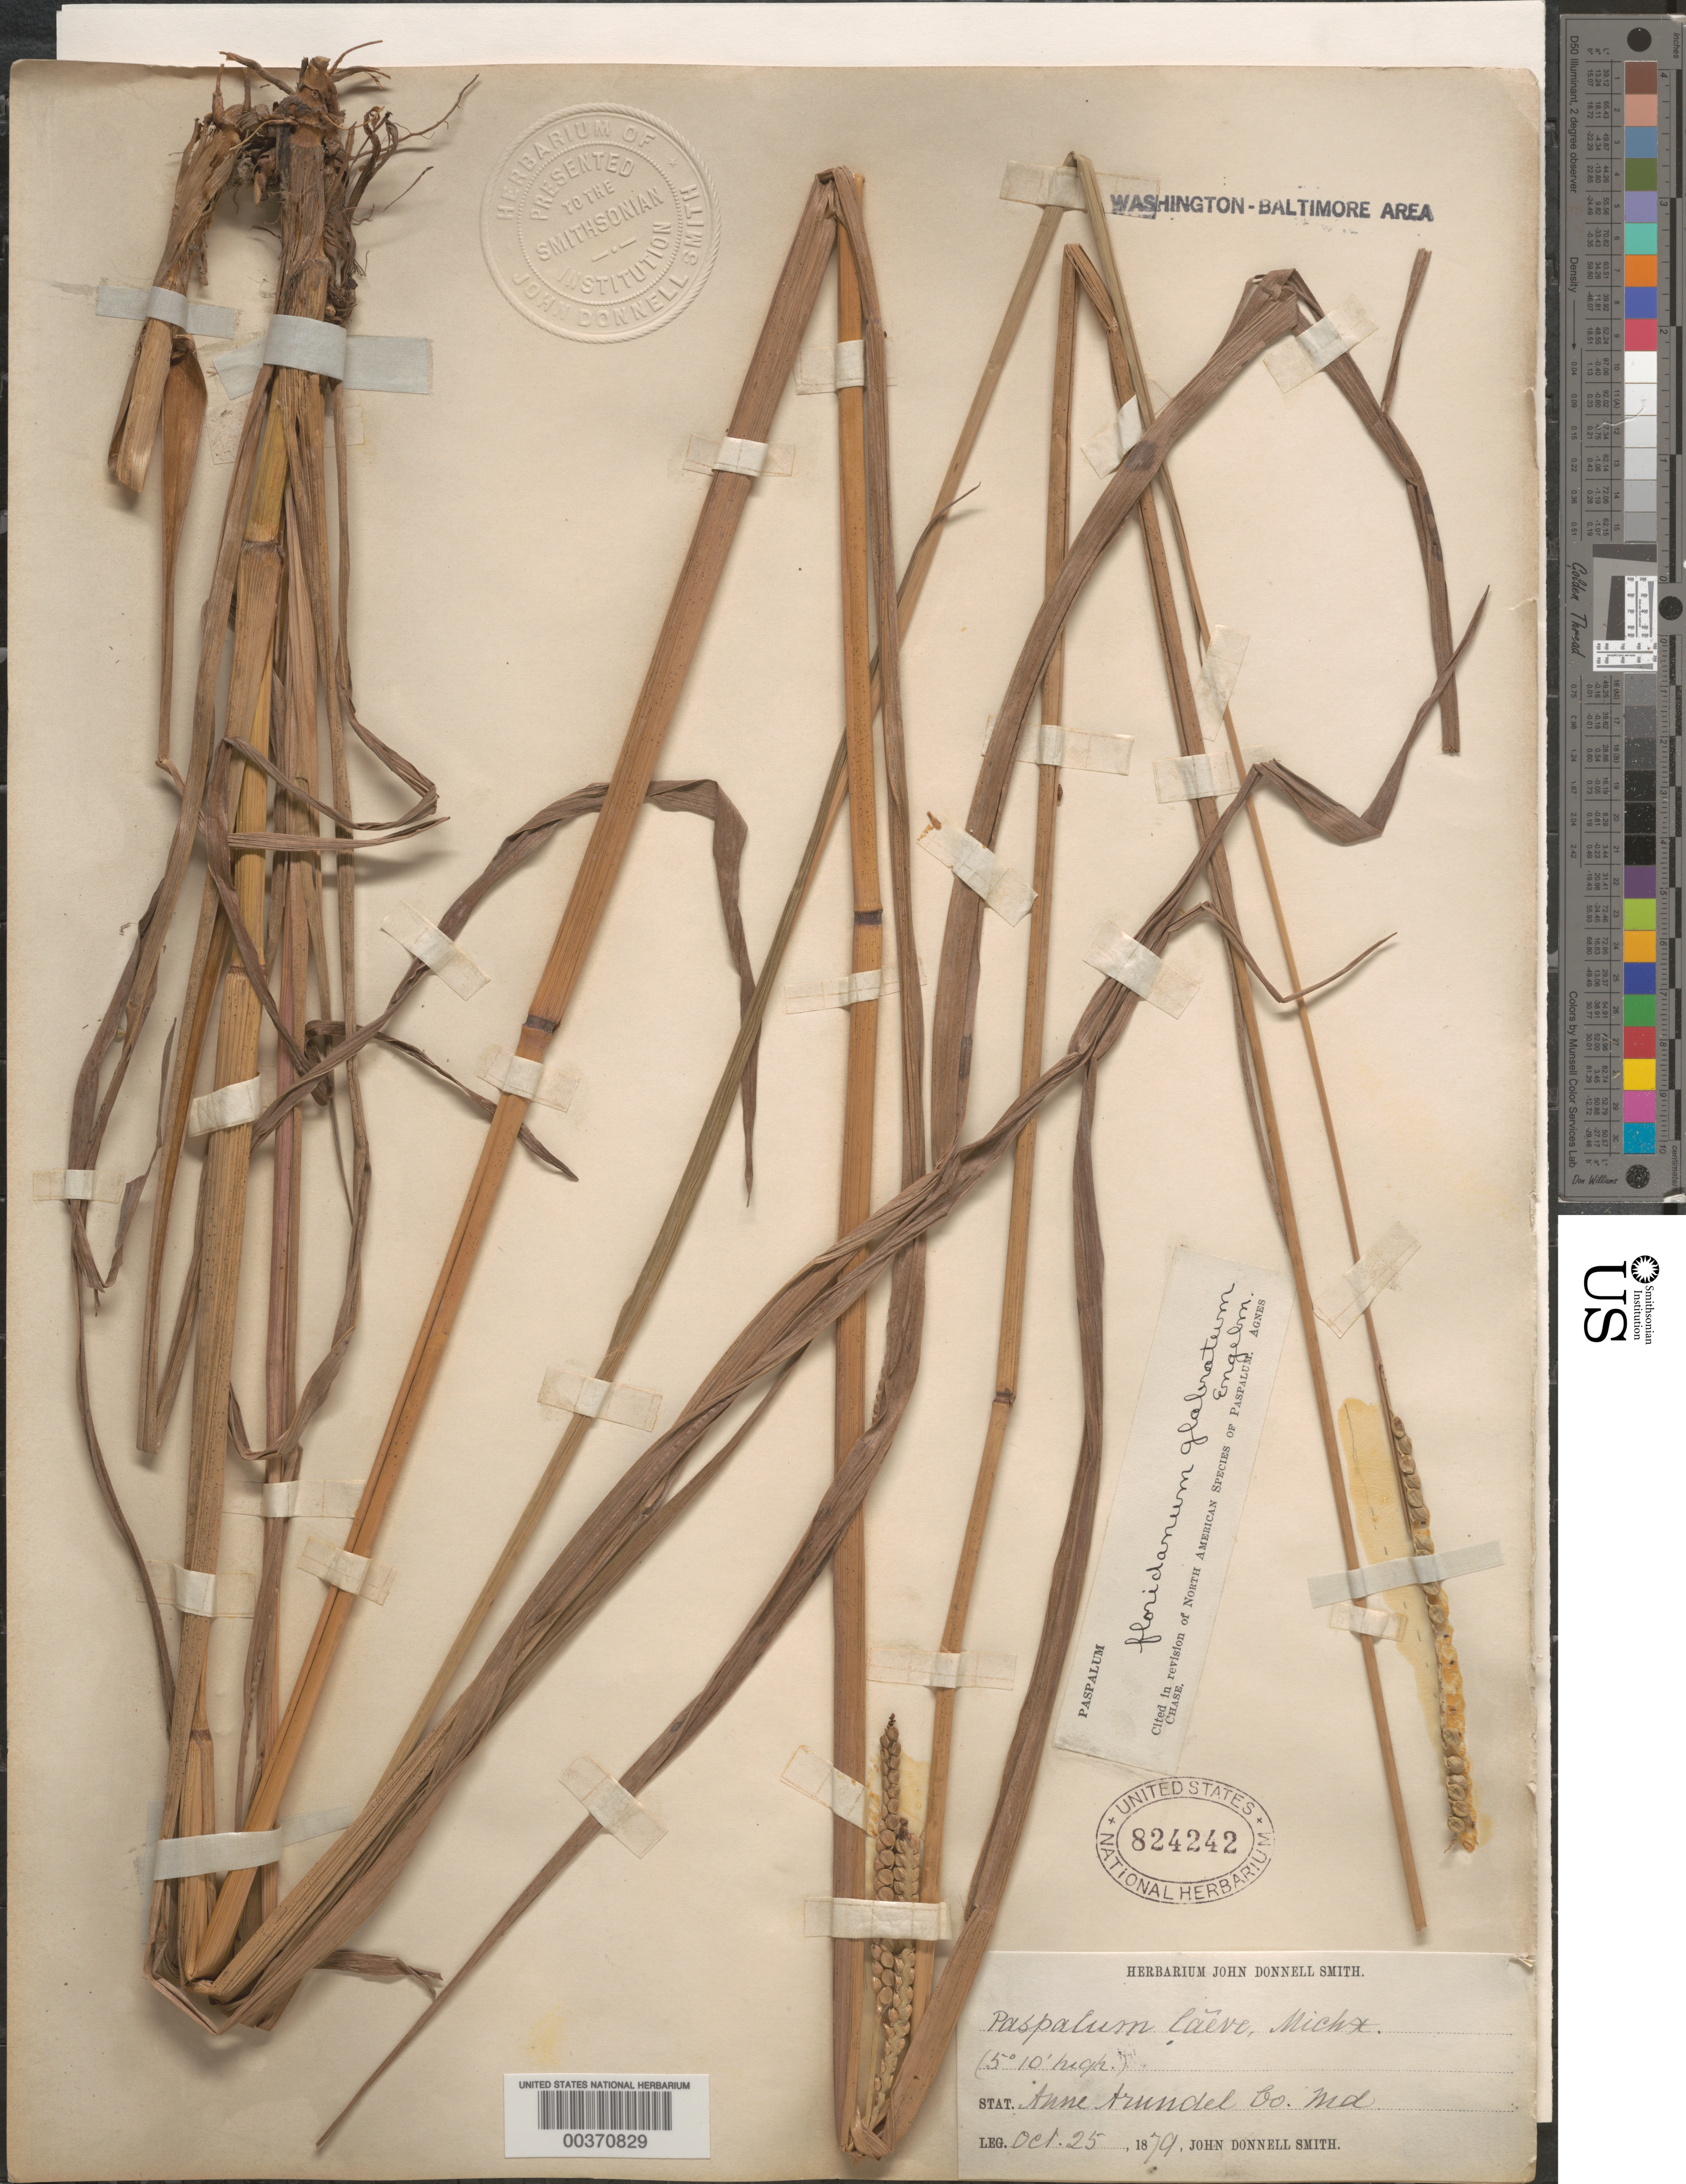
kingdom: Plantae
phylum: Tracheophyta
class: Liliopsida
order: Poales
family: Poaceae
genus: Paspalum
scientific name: Paspalum laeve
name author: Michx.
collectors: J. Donnell Smith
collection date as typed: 25 Oct 1879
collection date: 1879-10-25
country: United States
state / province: Maryland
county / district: Anne Arundel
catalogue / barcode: US 824242